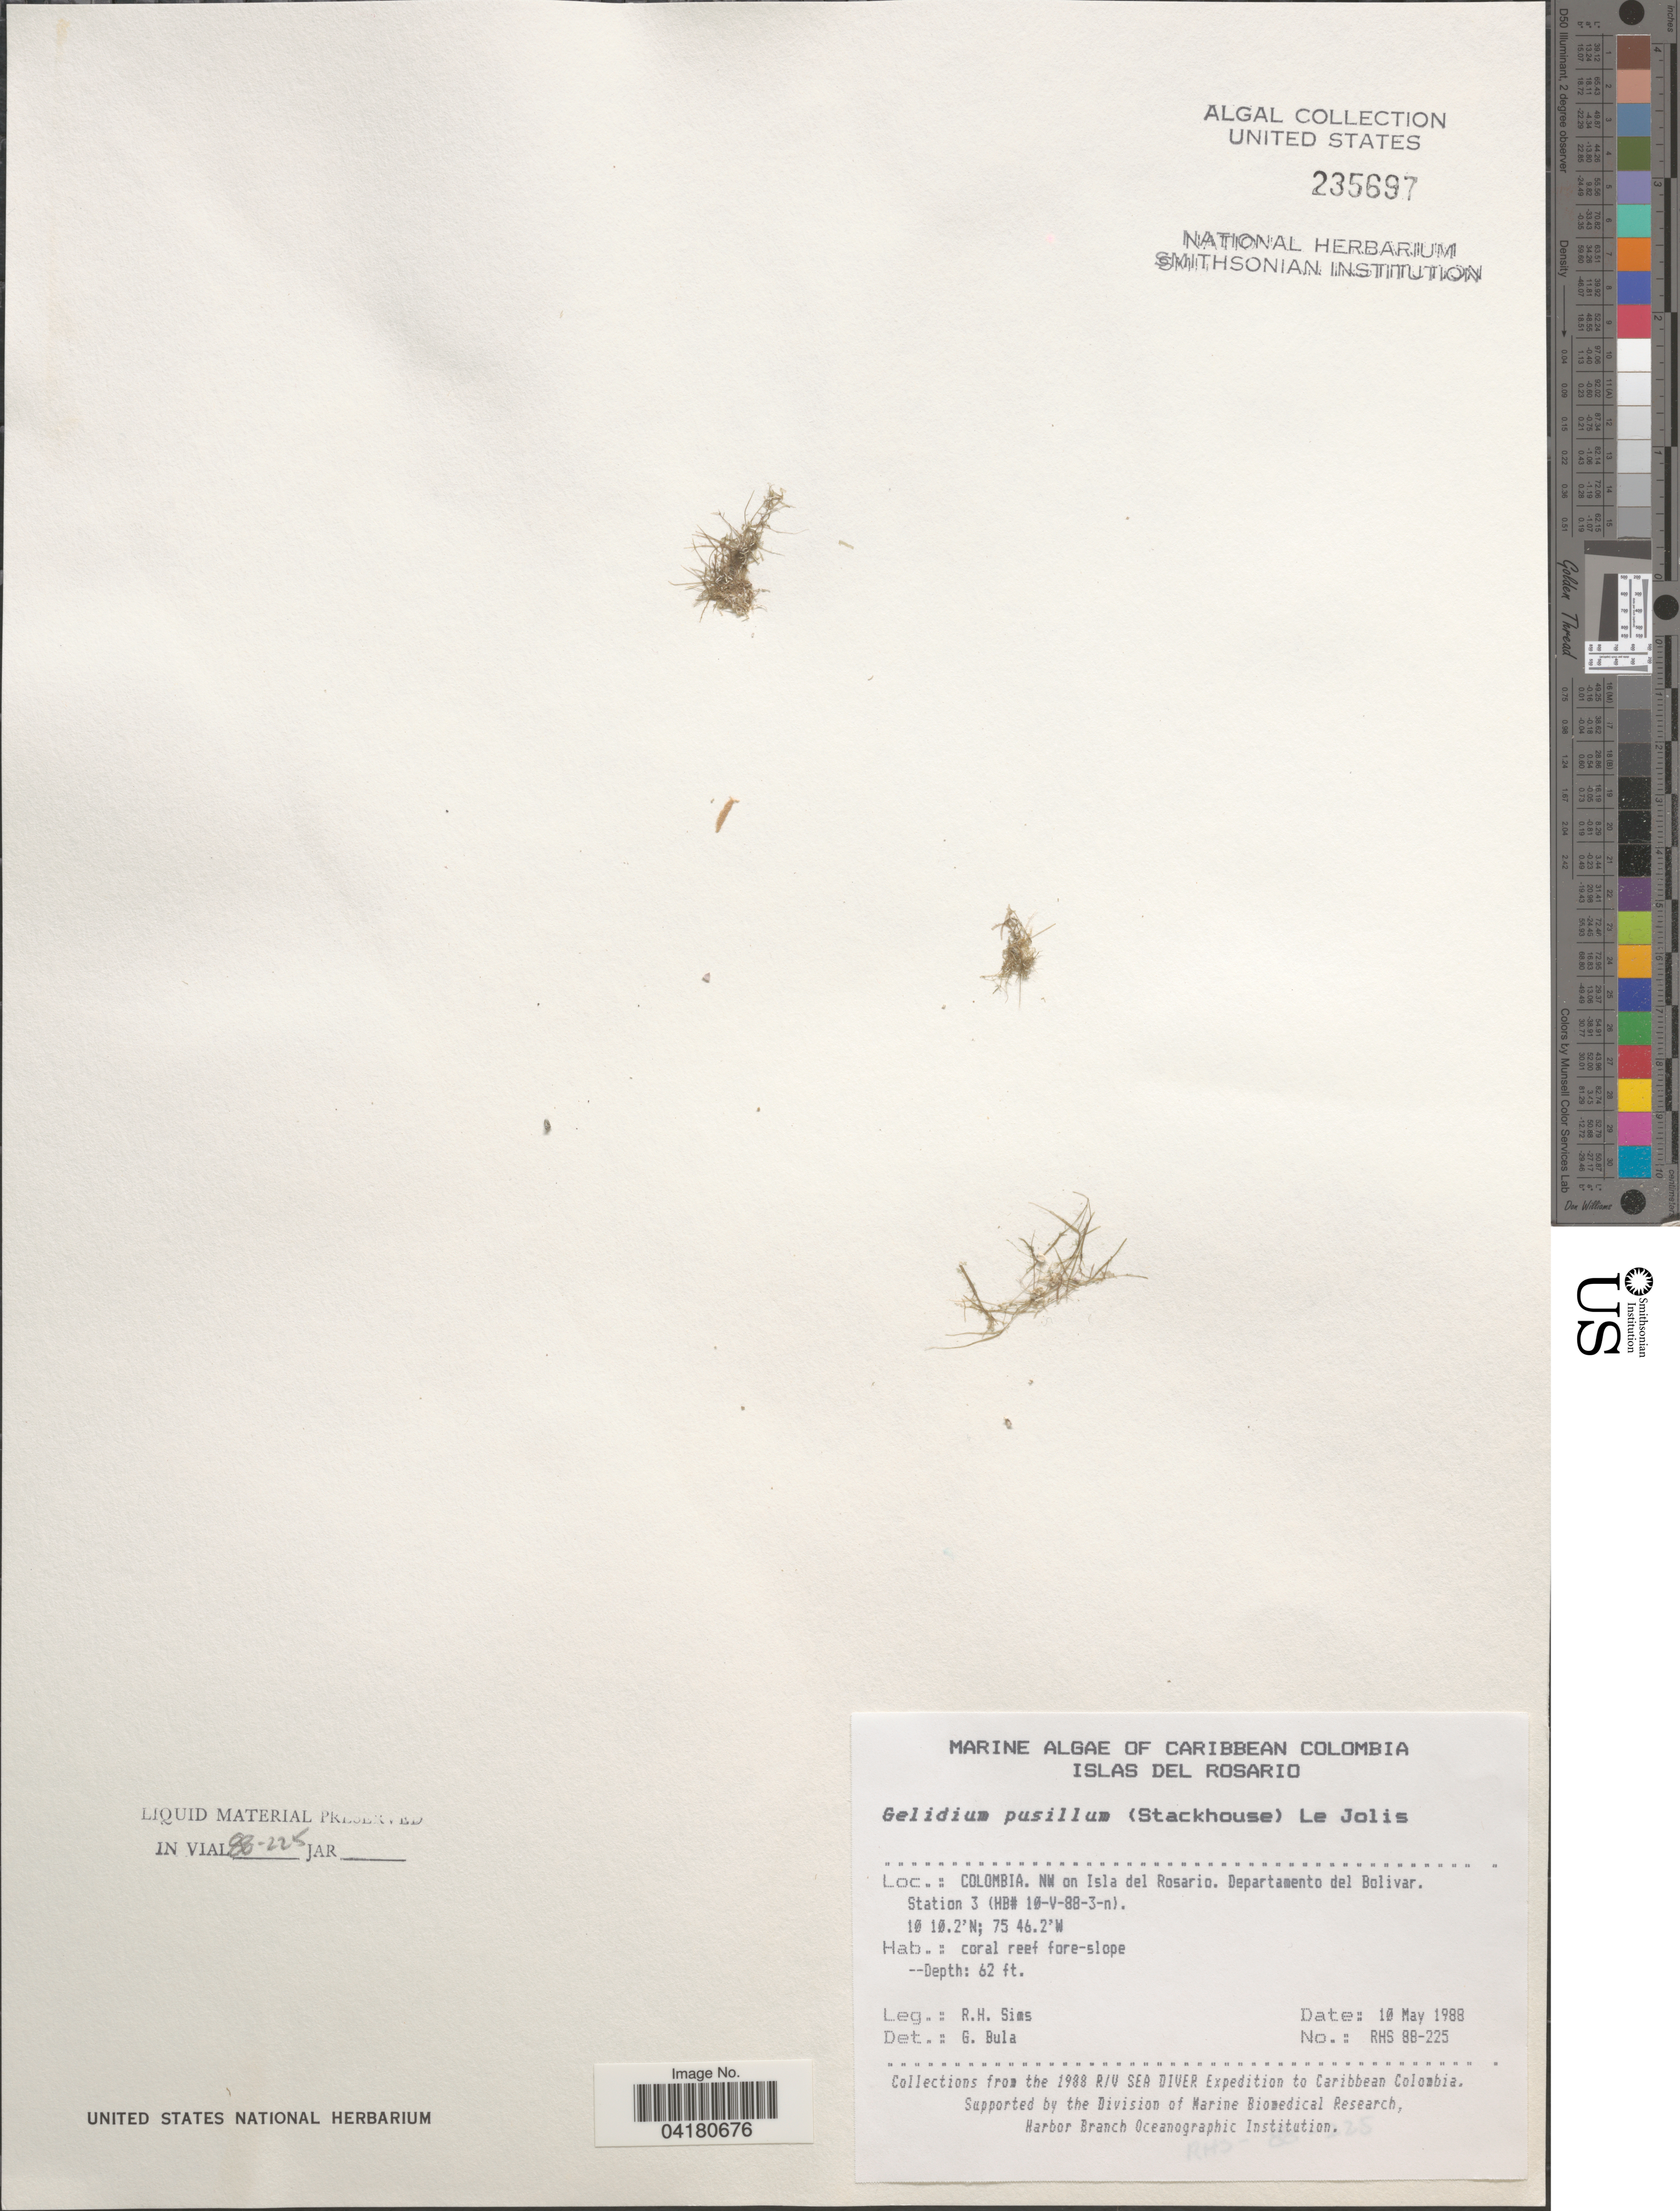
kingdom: Plantae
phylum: Rhodophyta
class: Florideophyceae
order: Gelidiales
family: Gelidiaceae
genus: Gelidium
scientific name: Gelidium pusillum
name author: (Stackh.) Le Jol.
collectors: R. H. Sims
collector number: RHS88-225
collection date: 1988-05-10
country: Colombia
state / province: Bolívar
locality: Caribbean Colombia. NW on Isla del Rosario. Departamento del Bolivar. Station 3 (HB# 10-V-88-3-n). The 1988 R/V Sea Diver Expedition to Caribbean Colombia.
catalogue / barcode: US 235697